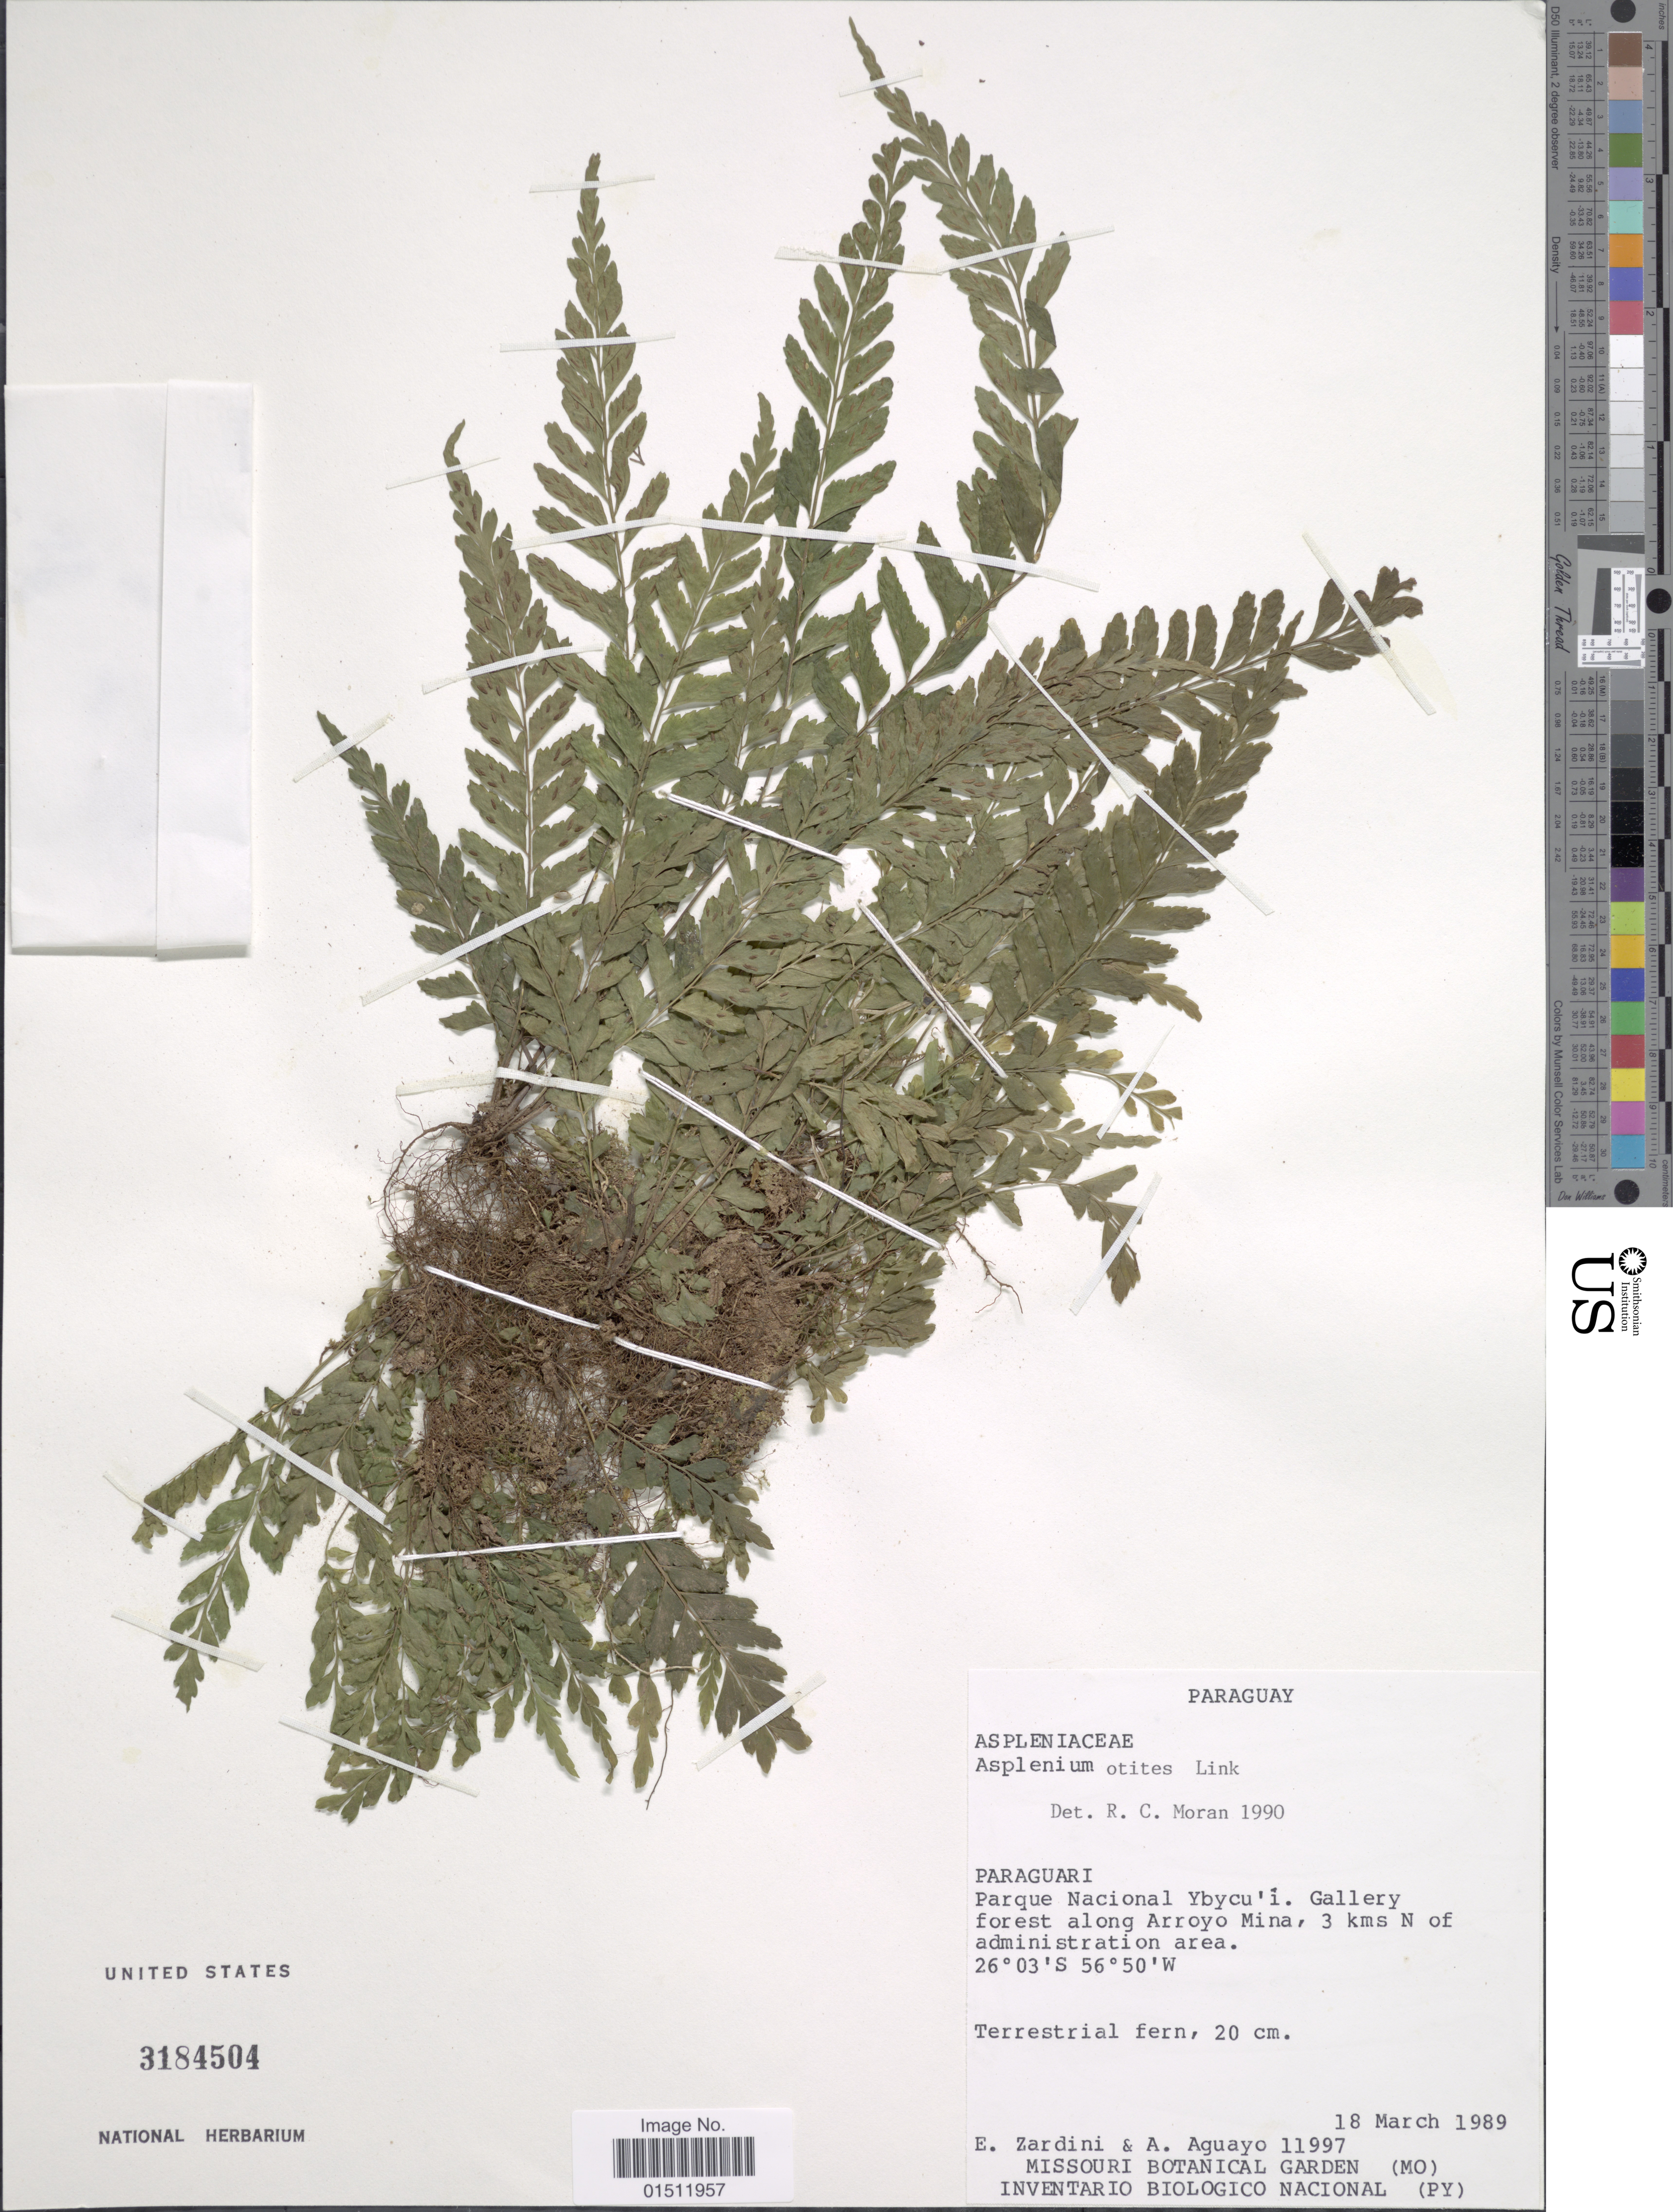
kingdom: Plantae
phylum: Tracheophyta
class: Polypodiopsida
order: Polypodiales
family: Aspleniaceae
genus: Asplenium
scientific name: Asplenium otites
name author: Link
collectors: E. M. Zardini & A. Aguayo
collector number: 11997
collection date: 1989-03-18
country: Paraguay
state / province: Paraguari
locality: Parque nacional Ybycu'i. gallery forest along Arroyo Mina, 3 kms N of Administration area.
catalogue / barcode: US 3184504